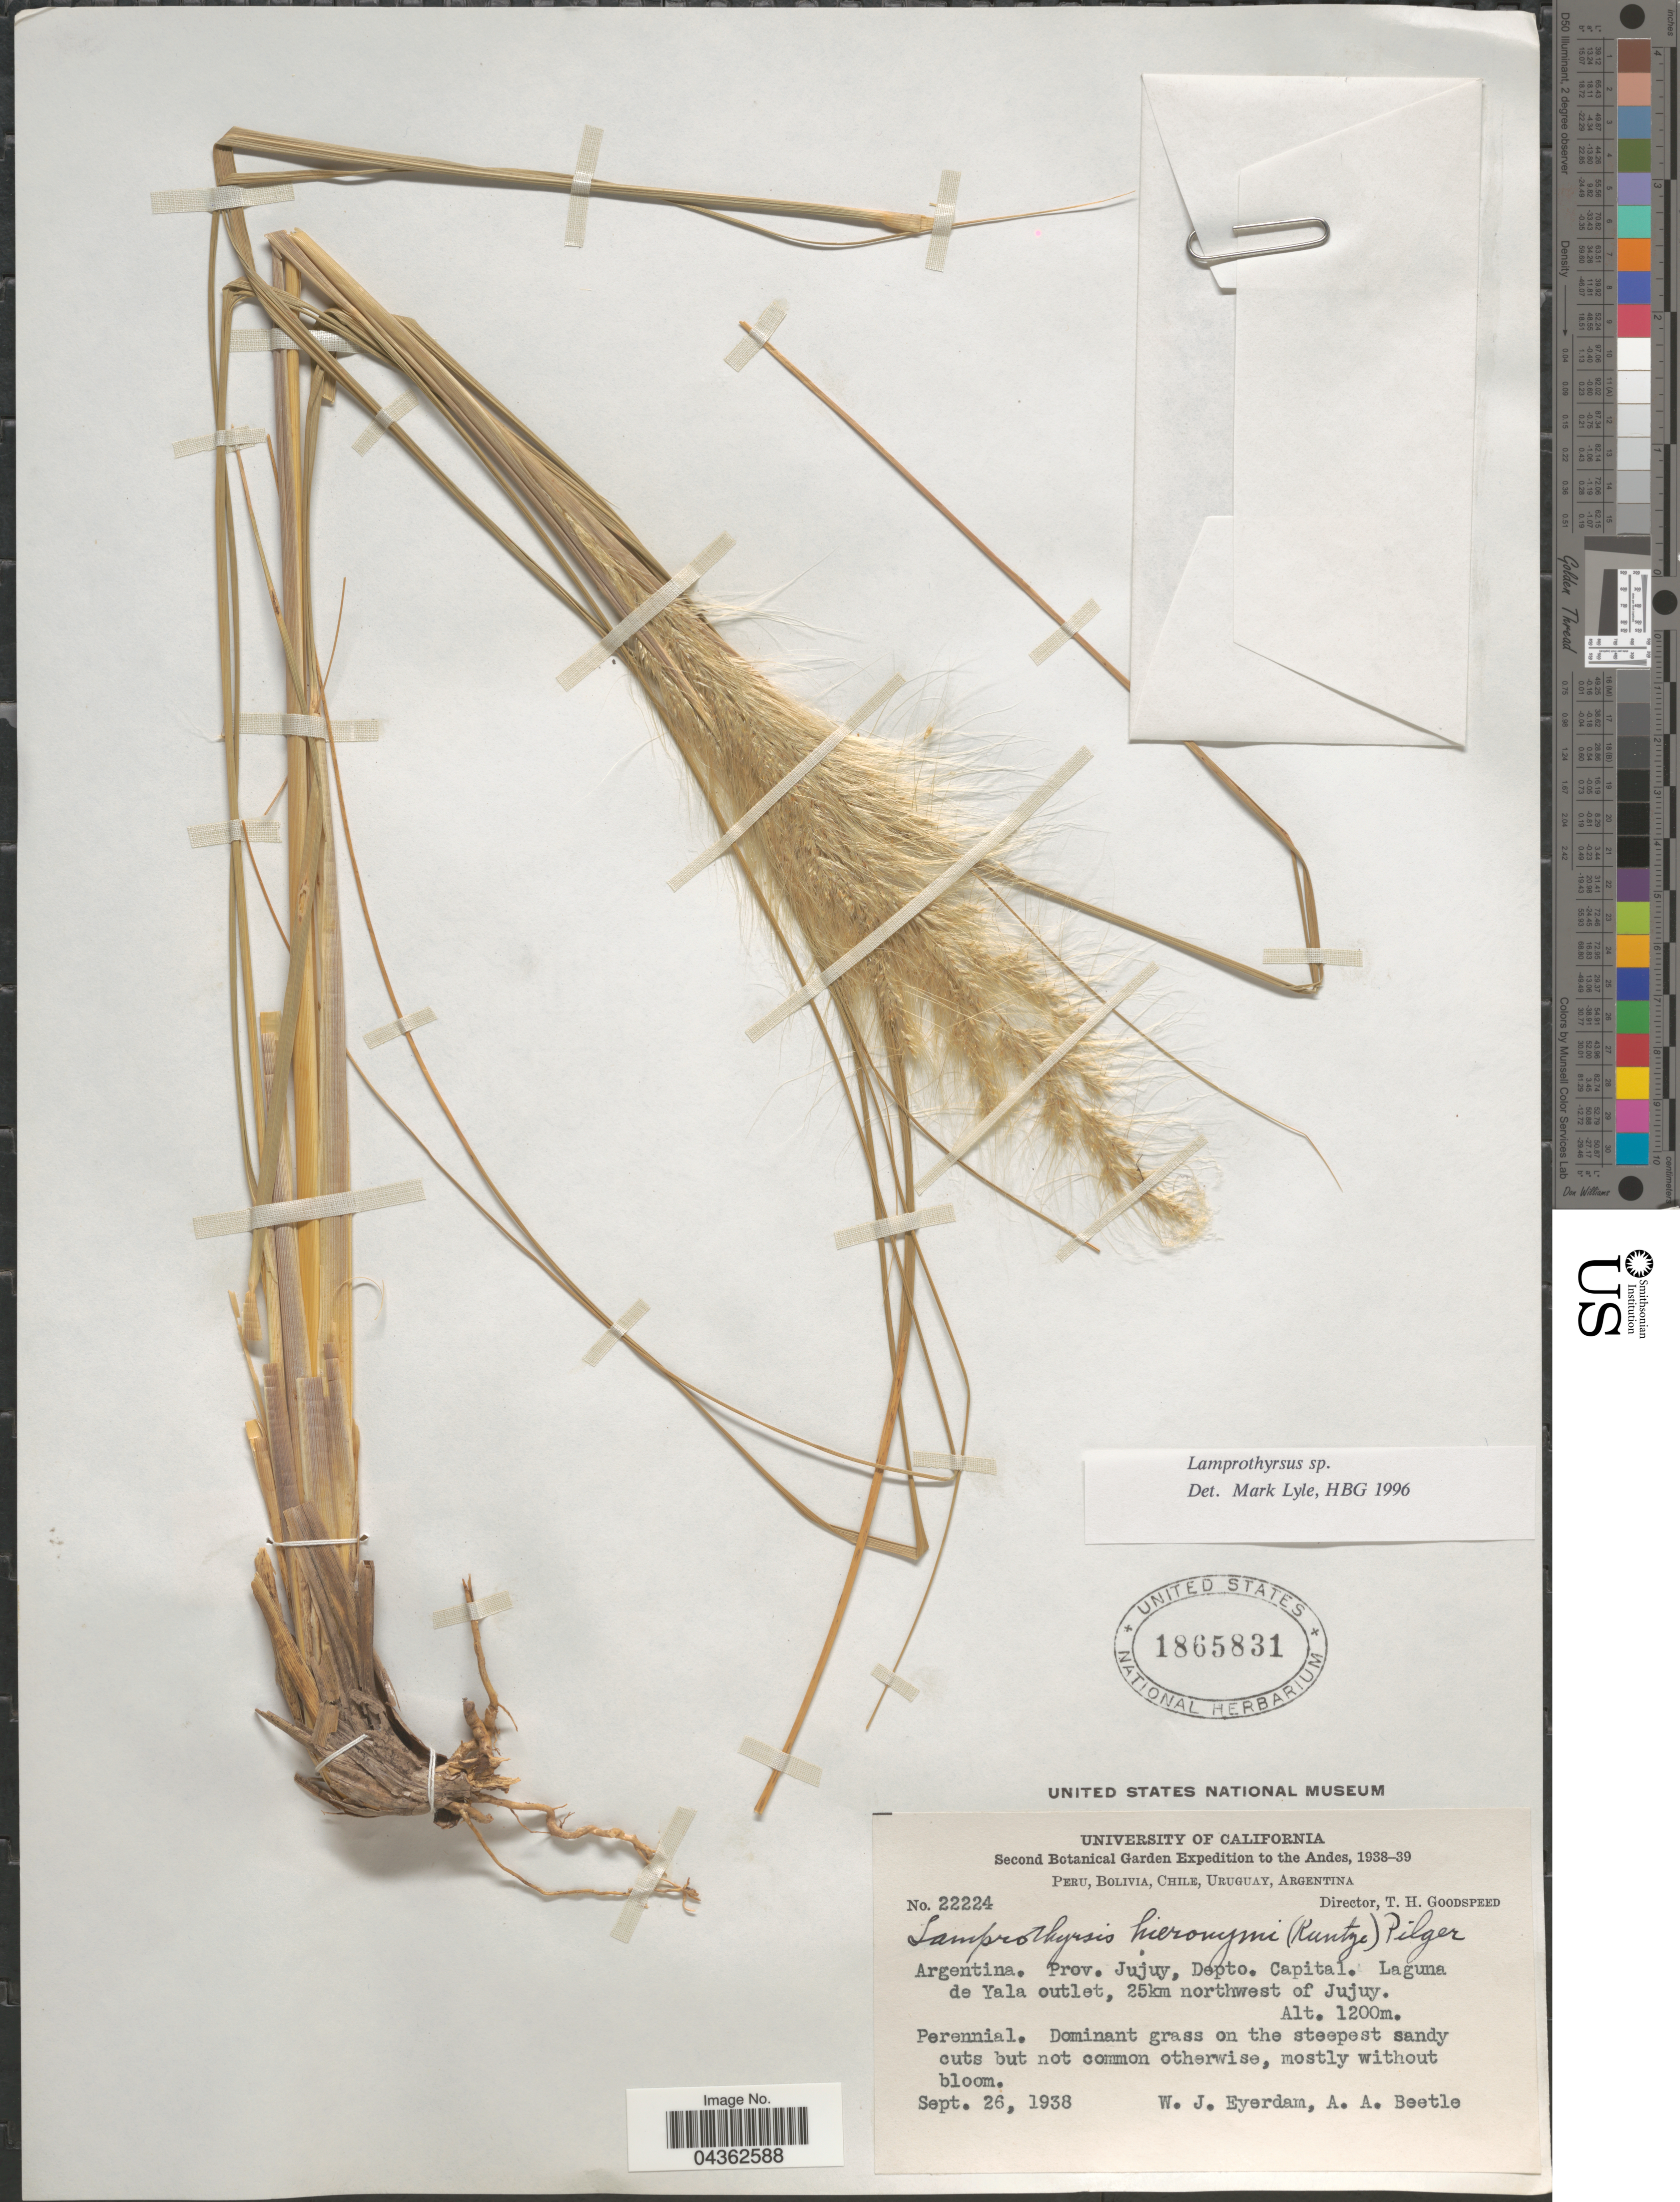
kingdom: Plantae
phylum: Tracheophyta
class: Liliopsida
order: Poales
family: Poaceae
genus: Cortaderia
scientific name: Cortaderia hieronymi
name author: (Kuntze) H.P. Linder & N.P. Barker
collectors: W. J. Eyerdam & A. A. Beetle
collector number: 22224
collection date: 1938-09-26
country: Argentina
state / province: Jujuy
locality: Depto. Capital. Laguna de Yala outlet, 25km northwest of Jujuy.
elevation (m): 1200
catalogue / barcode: US 1865831